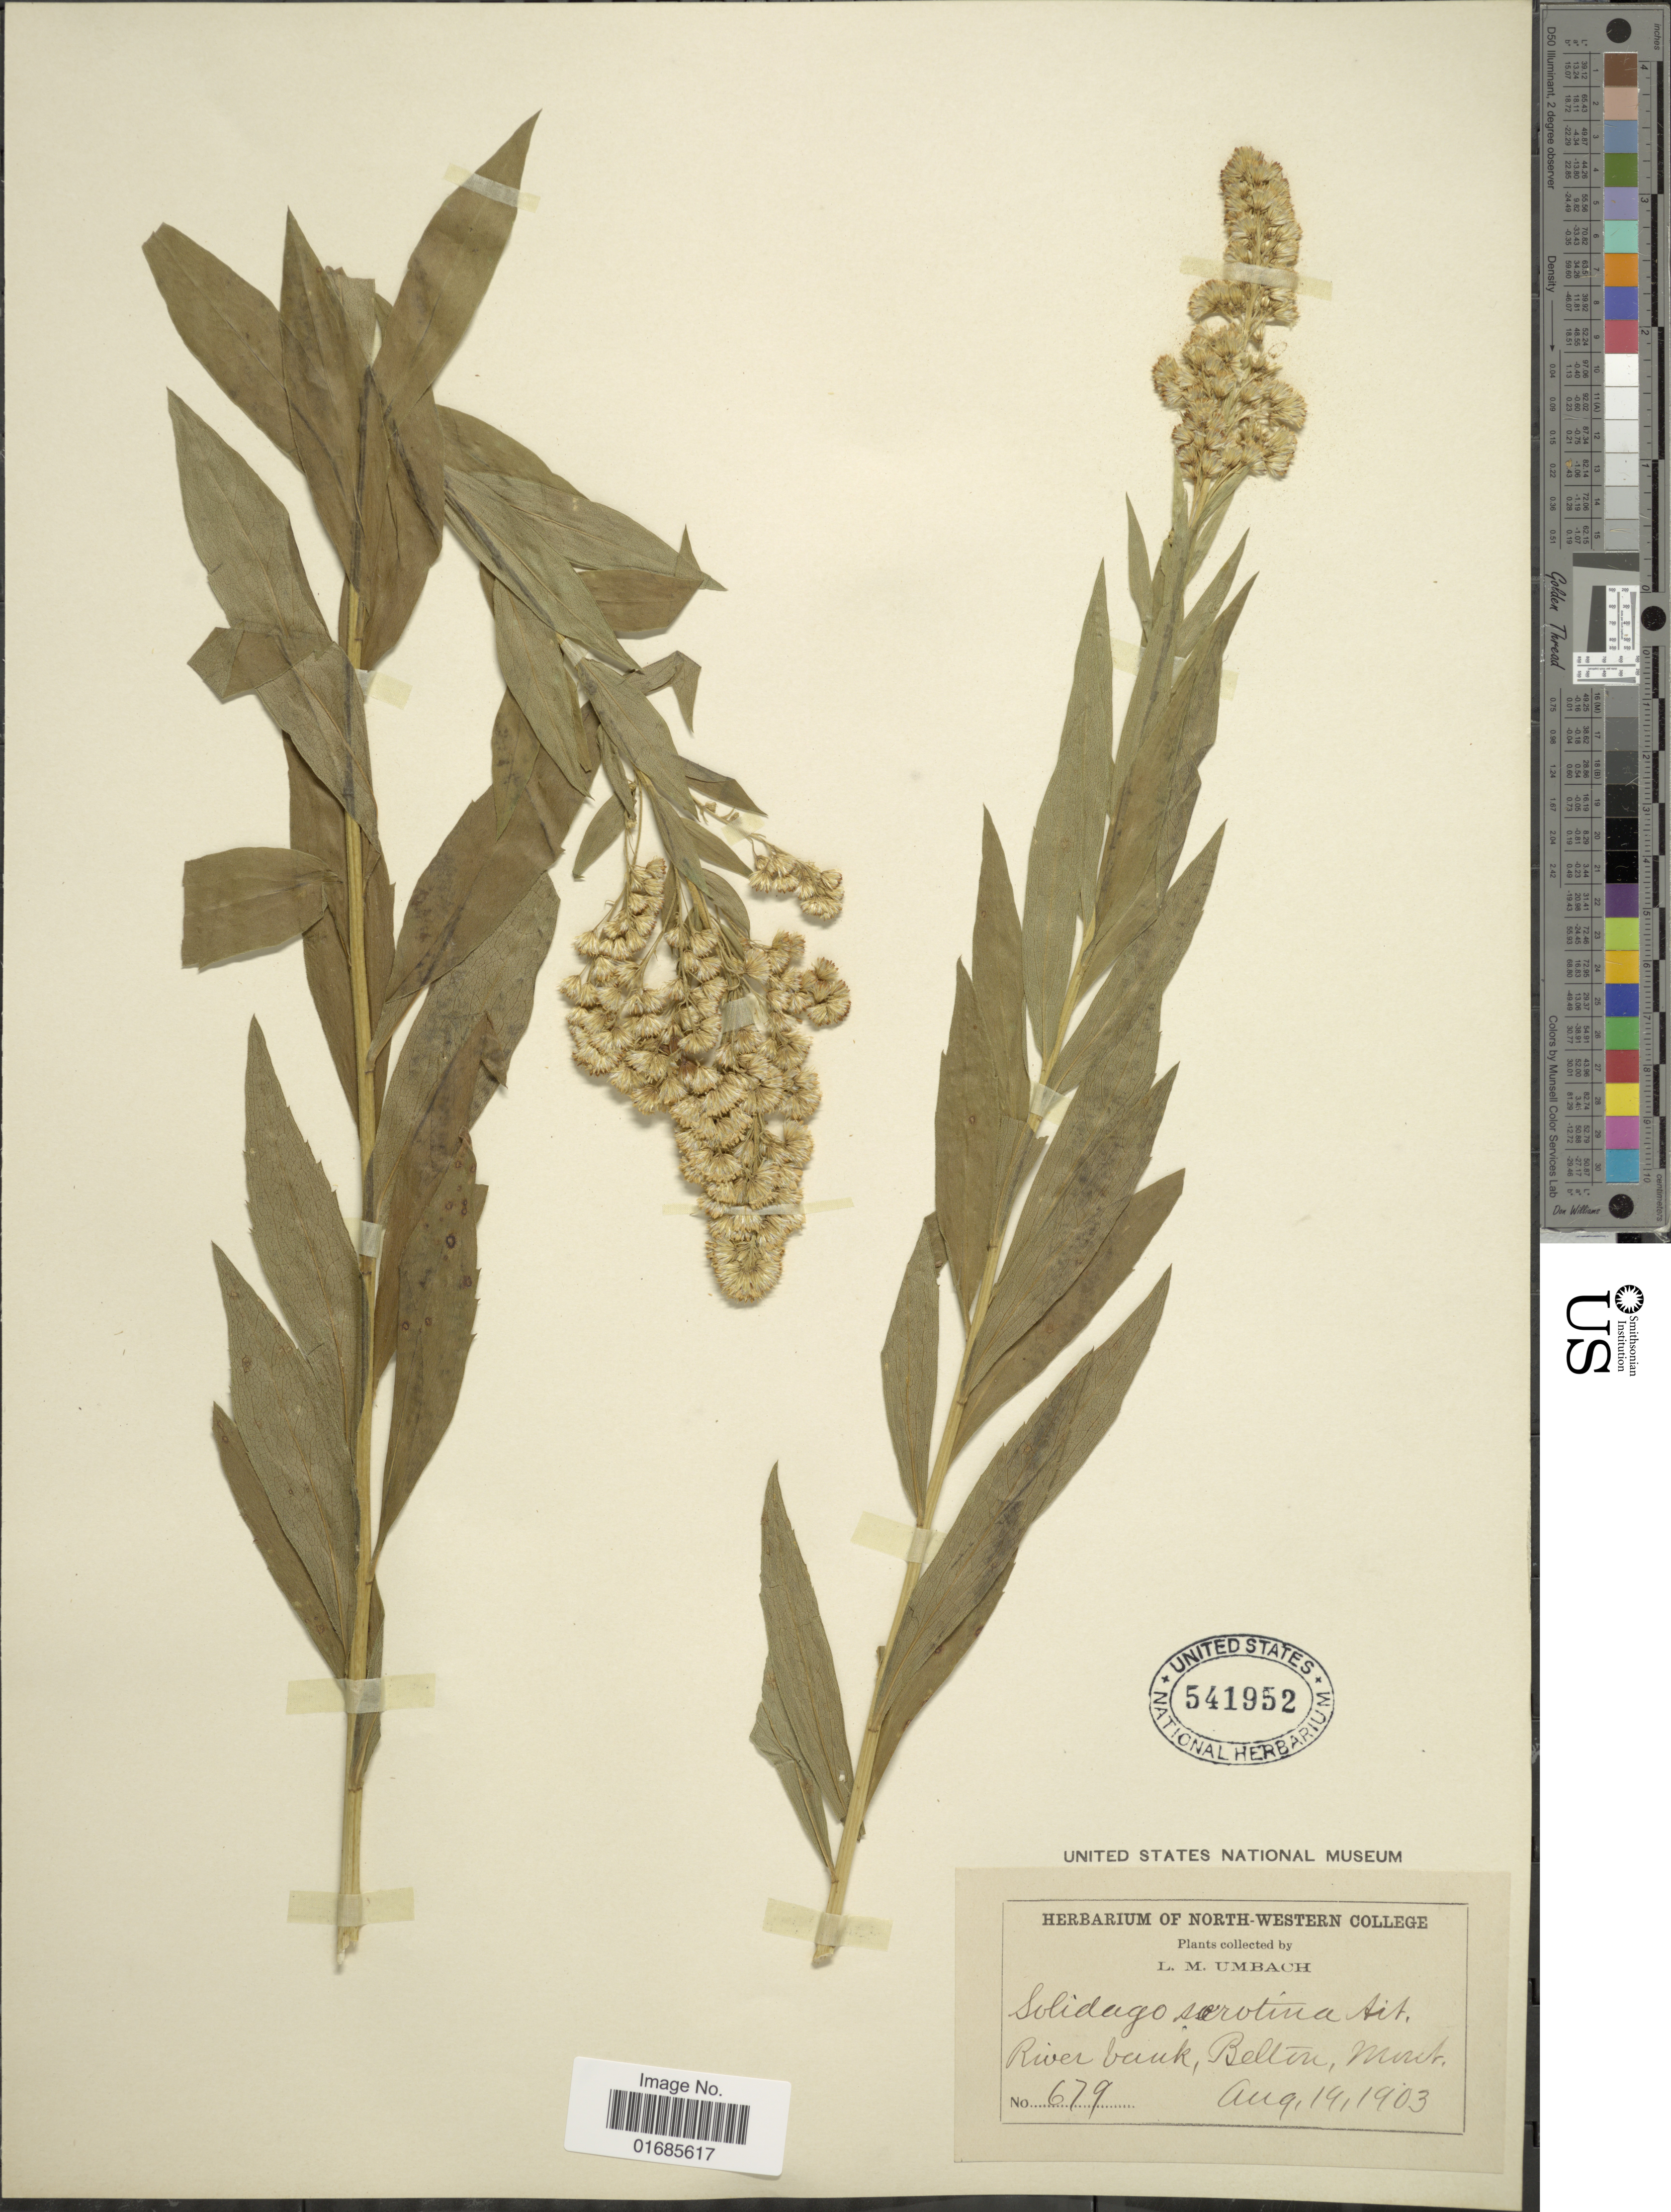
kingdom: Plantae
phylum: Tracheophyta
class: Magnoliopsida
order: Asterales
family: Asteraceae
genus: Solidago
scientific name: Solidago canadensis var. salebrosa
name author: (Piper) M.E. Jones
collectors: L. M. Umbach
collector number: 679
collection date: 1903-08-19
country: United States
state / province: Montana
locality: River bank, Belton, Mont.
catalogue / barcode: US 541952